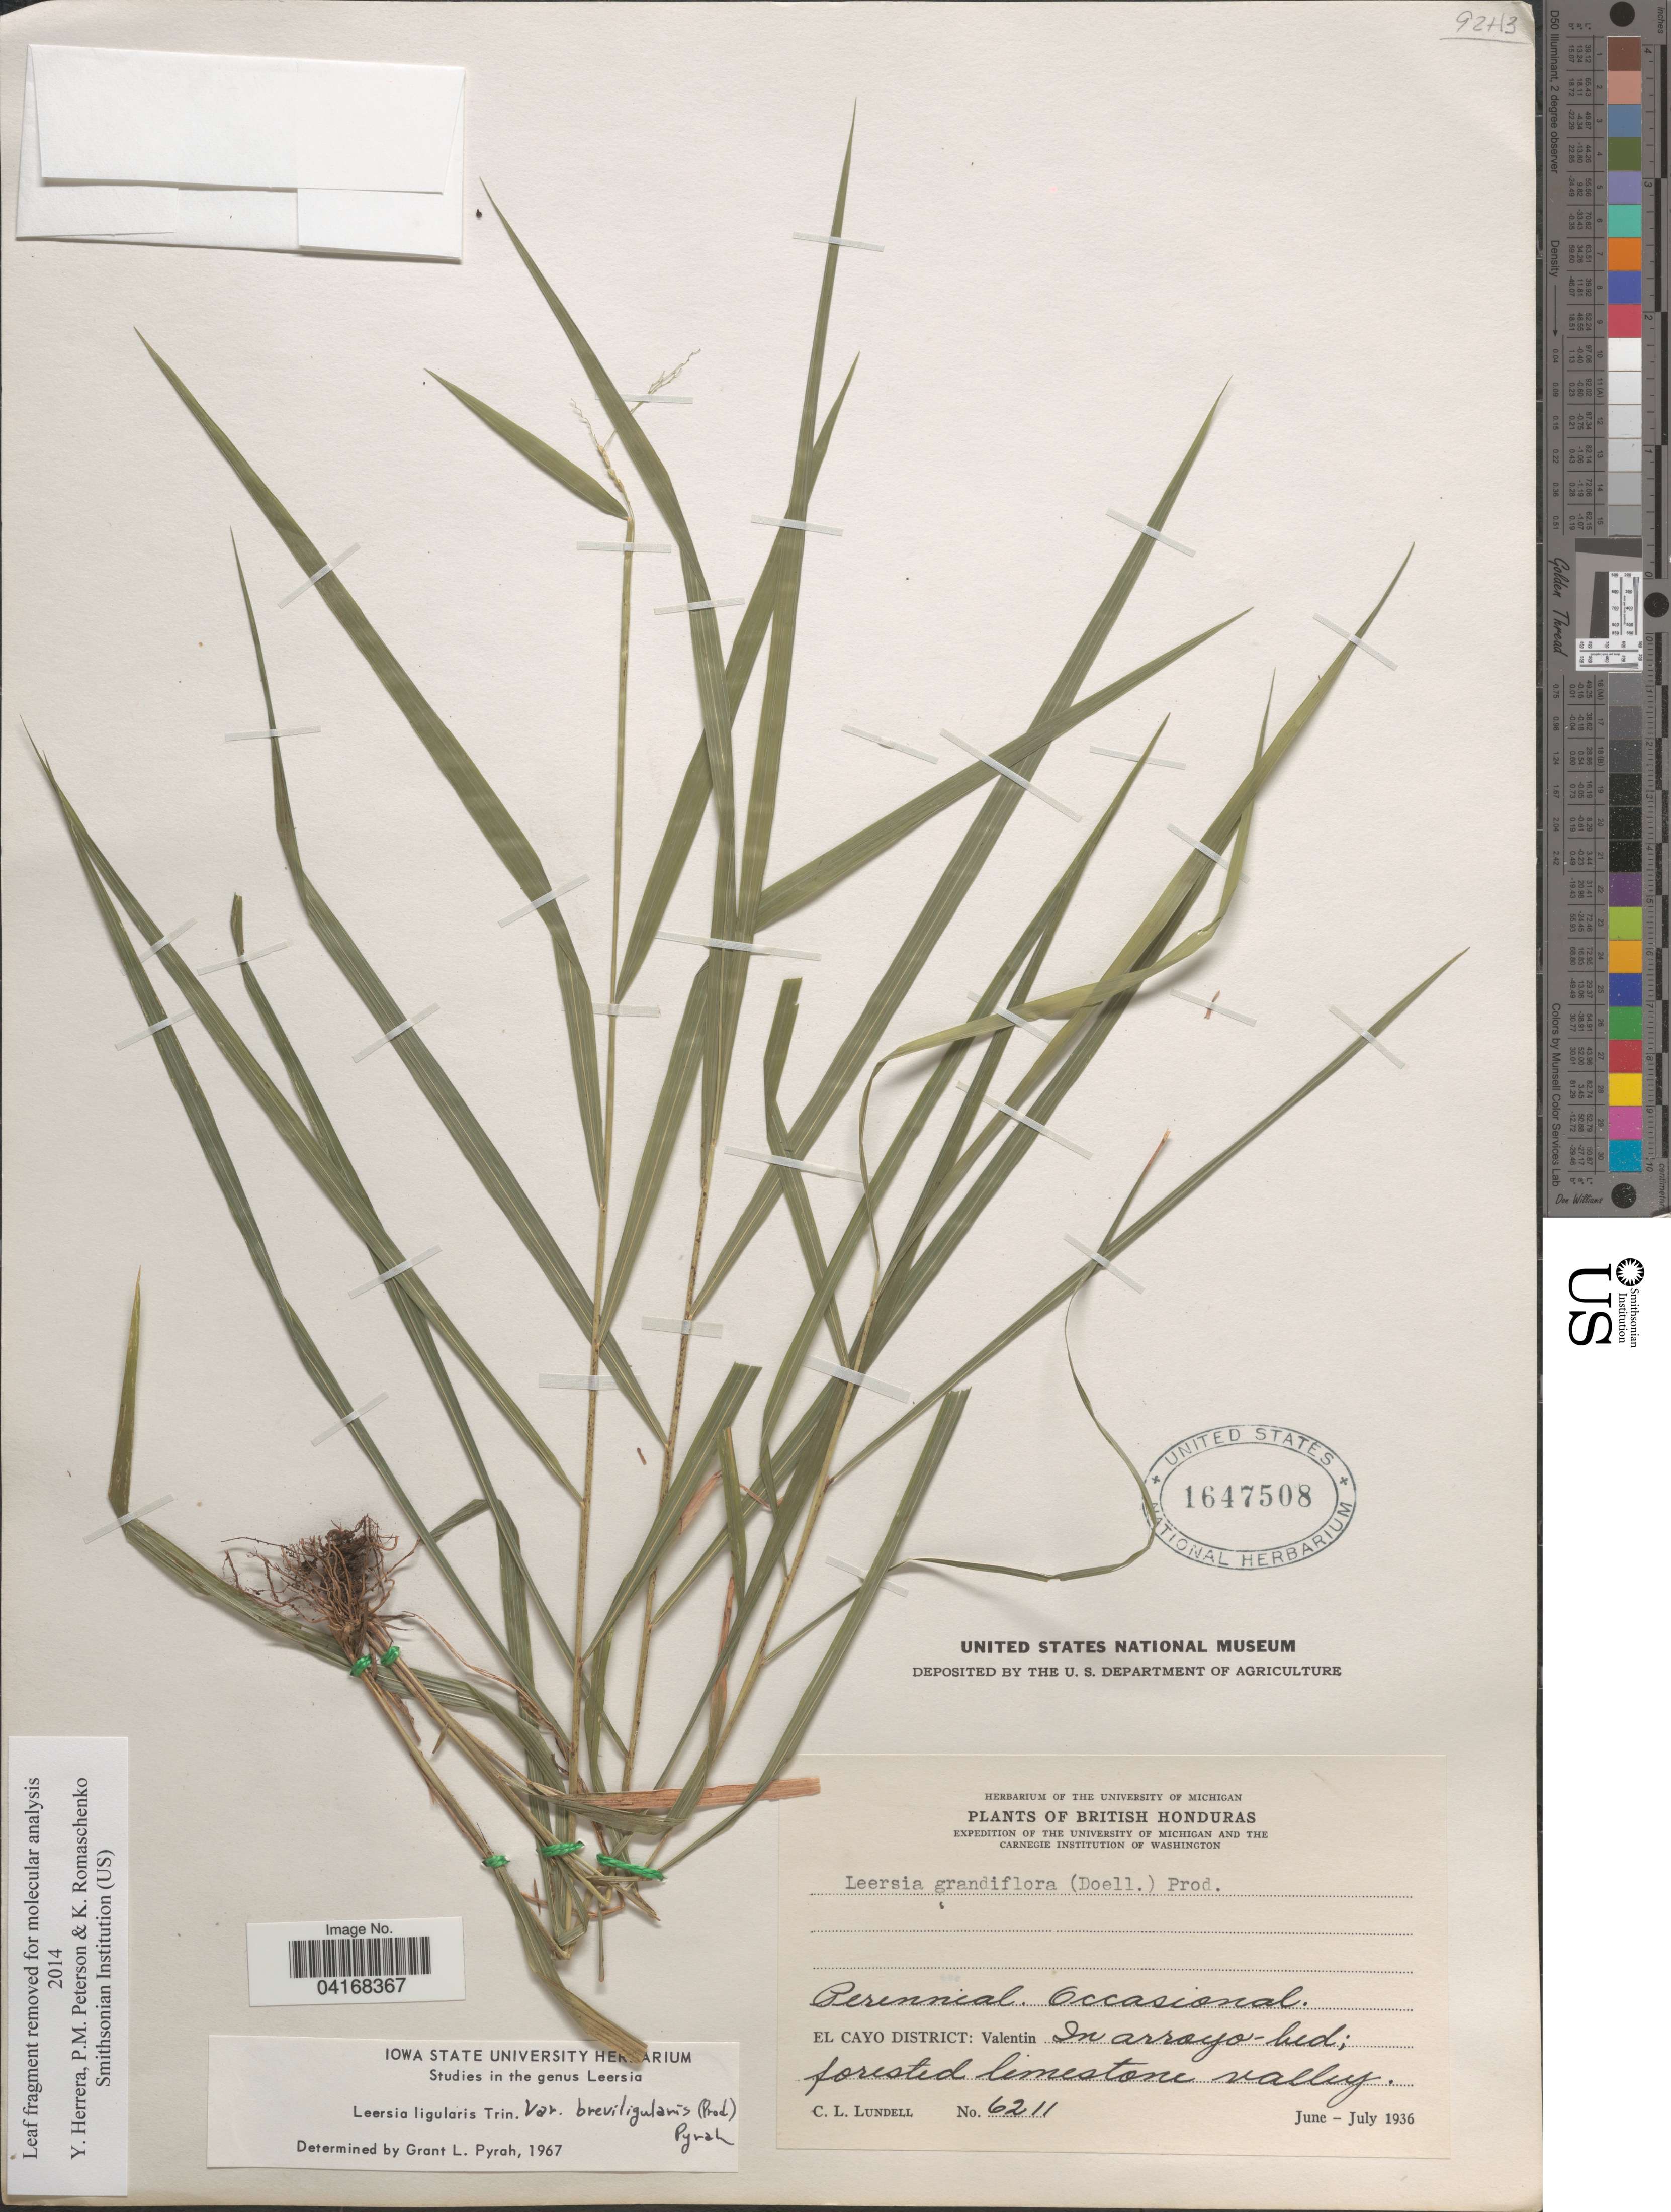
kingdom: Plantae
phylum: Tracheophyta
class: Liliopsida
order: Poales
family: Poaceae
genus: Leersia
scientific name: Leersia ligularis var. breviligularis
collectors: C. L. Lundell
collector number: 6211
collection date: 1936-06/1936-07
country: Belize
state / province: Cayo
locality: British Honduras. El Cayo District: Valentin.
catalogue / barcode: US 1647508